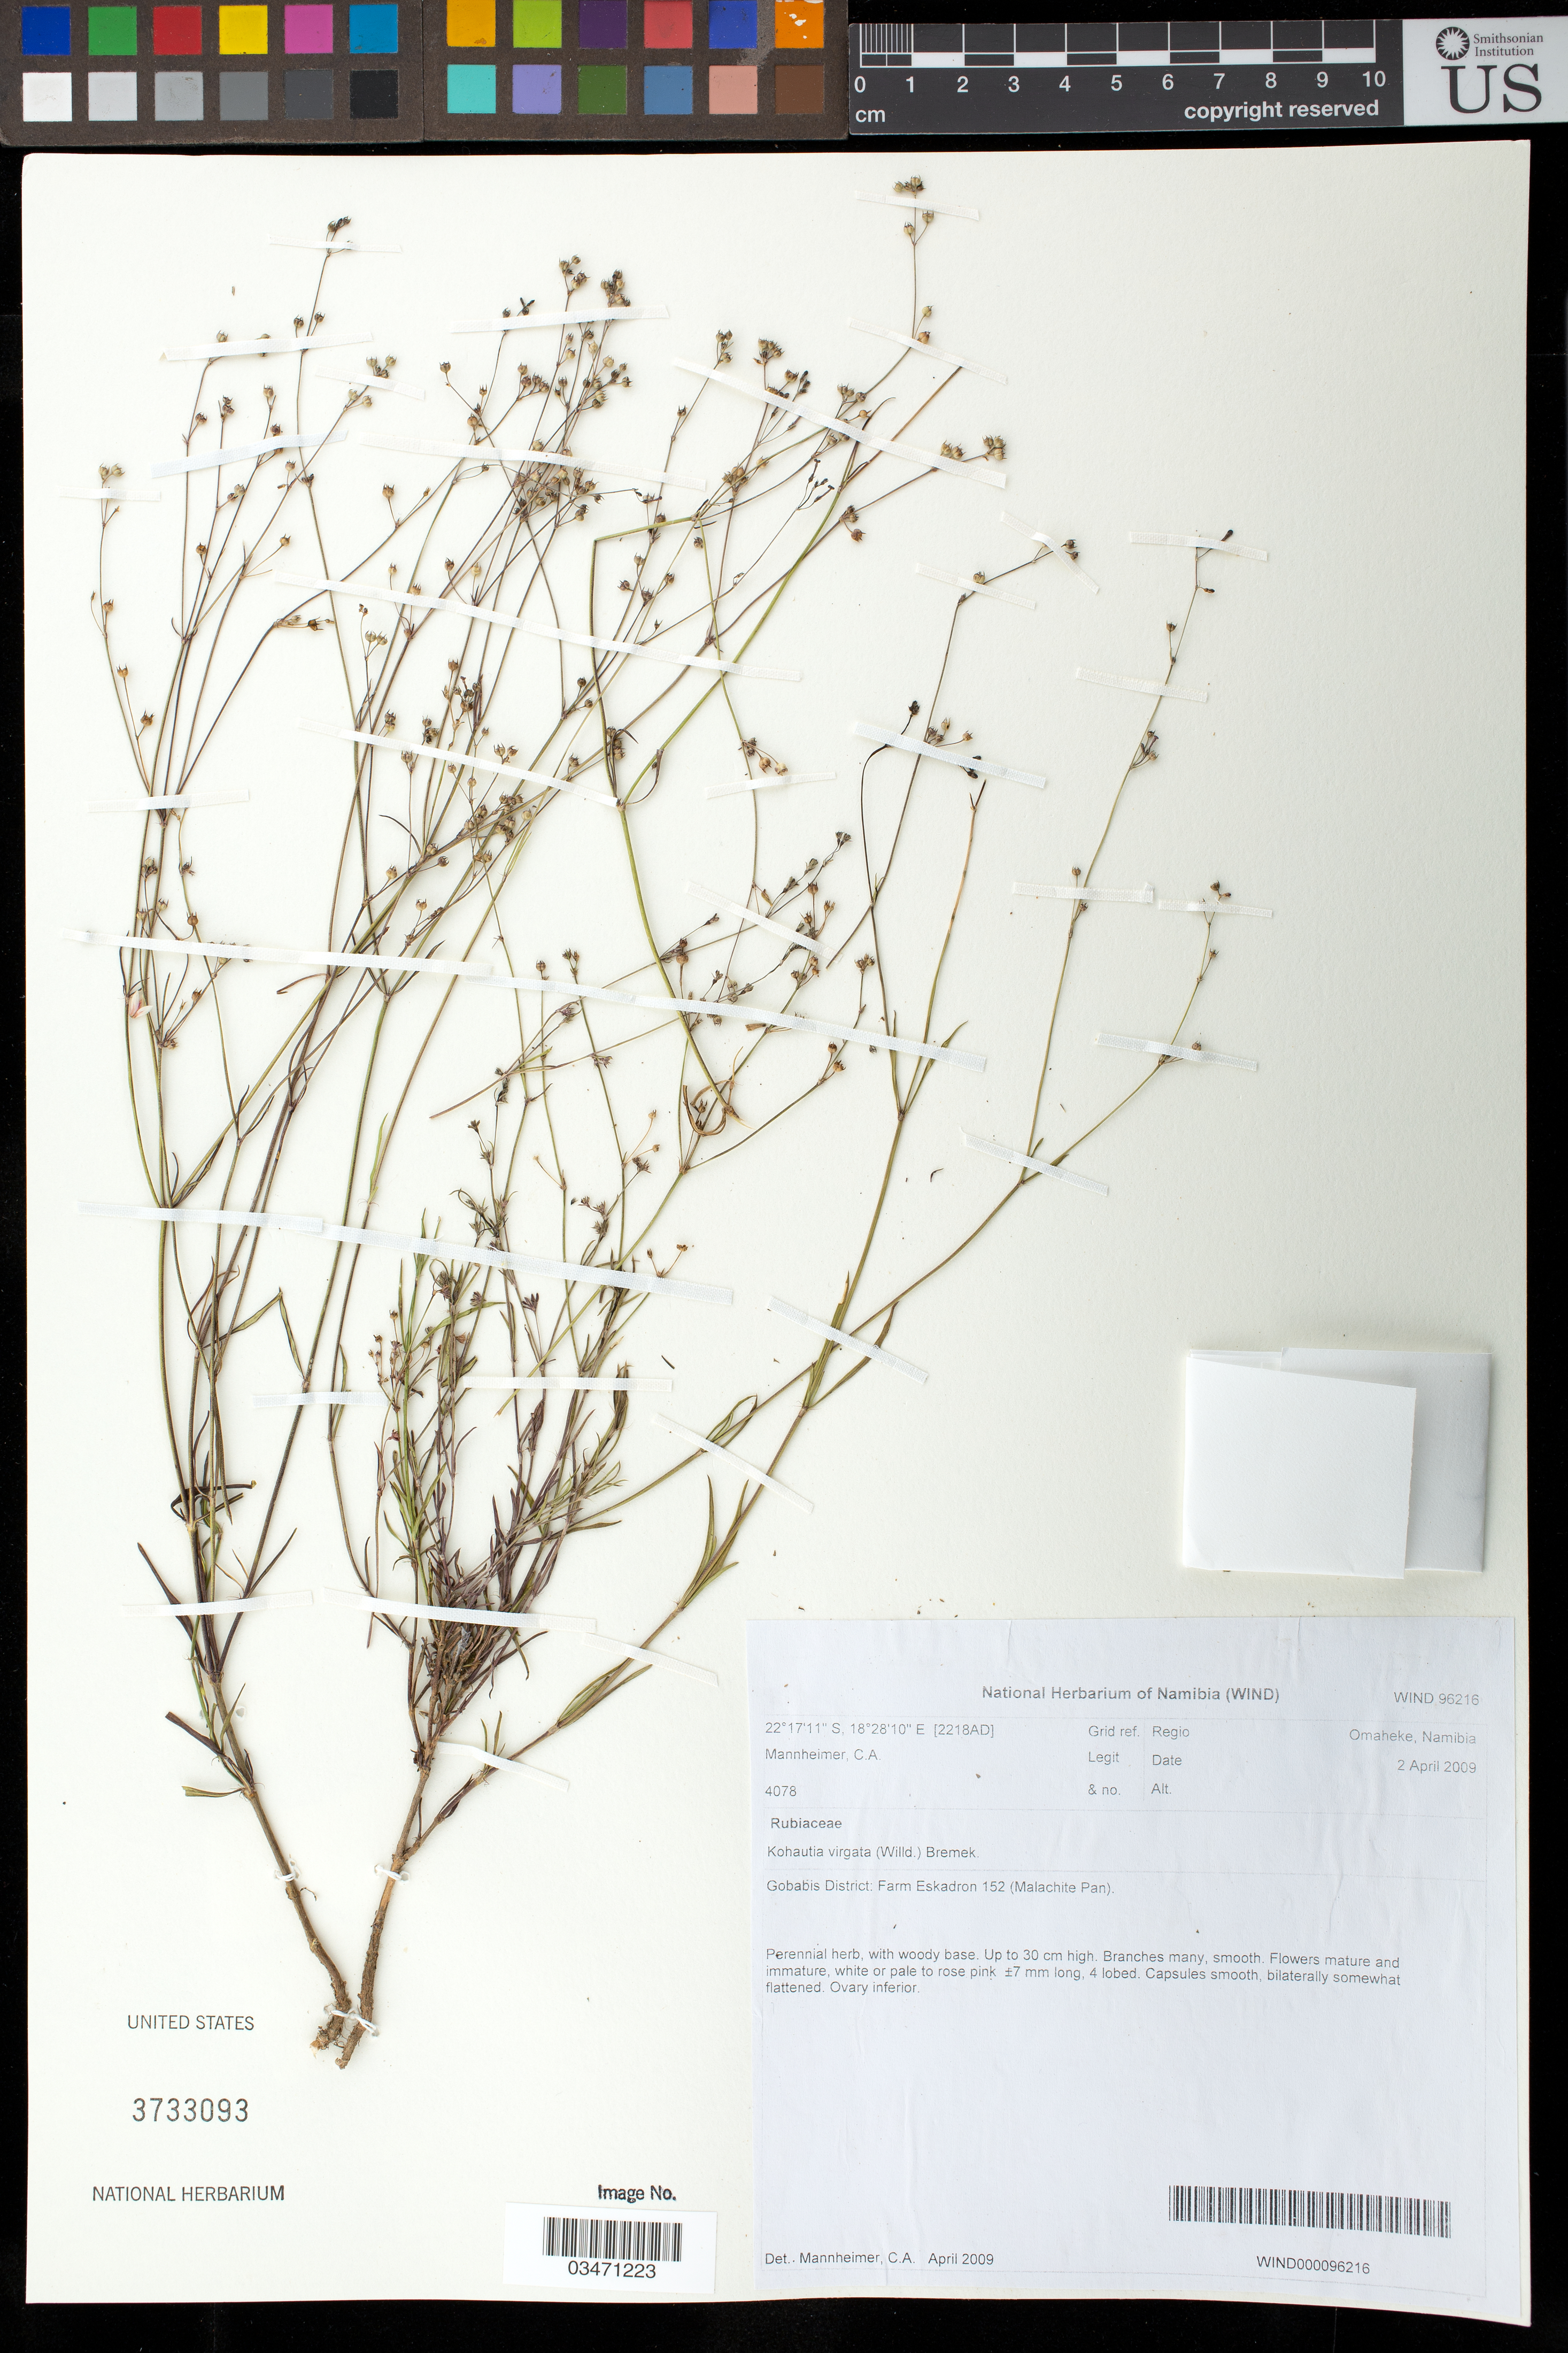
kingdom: Plantae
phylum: Tracheophyta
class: Magnoliopsida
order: Gentianales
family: Rubiaceae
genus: Kohautia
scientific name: Kohautia virgata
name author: (Willd.) Bremek.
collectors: C. A. Mannheimer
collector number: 4078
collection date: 2009-04-02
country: Namibia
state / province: Omaheke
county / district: Gobabis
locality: Farm Eskadron 152 (Malachite Pan)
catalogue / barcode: US 3733093